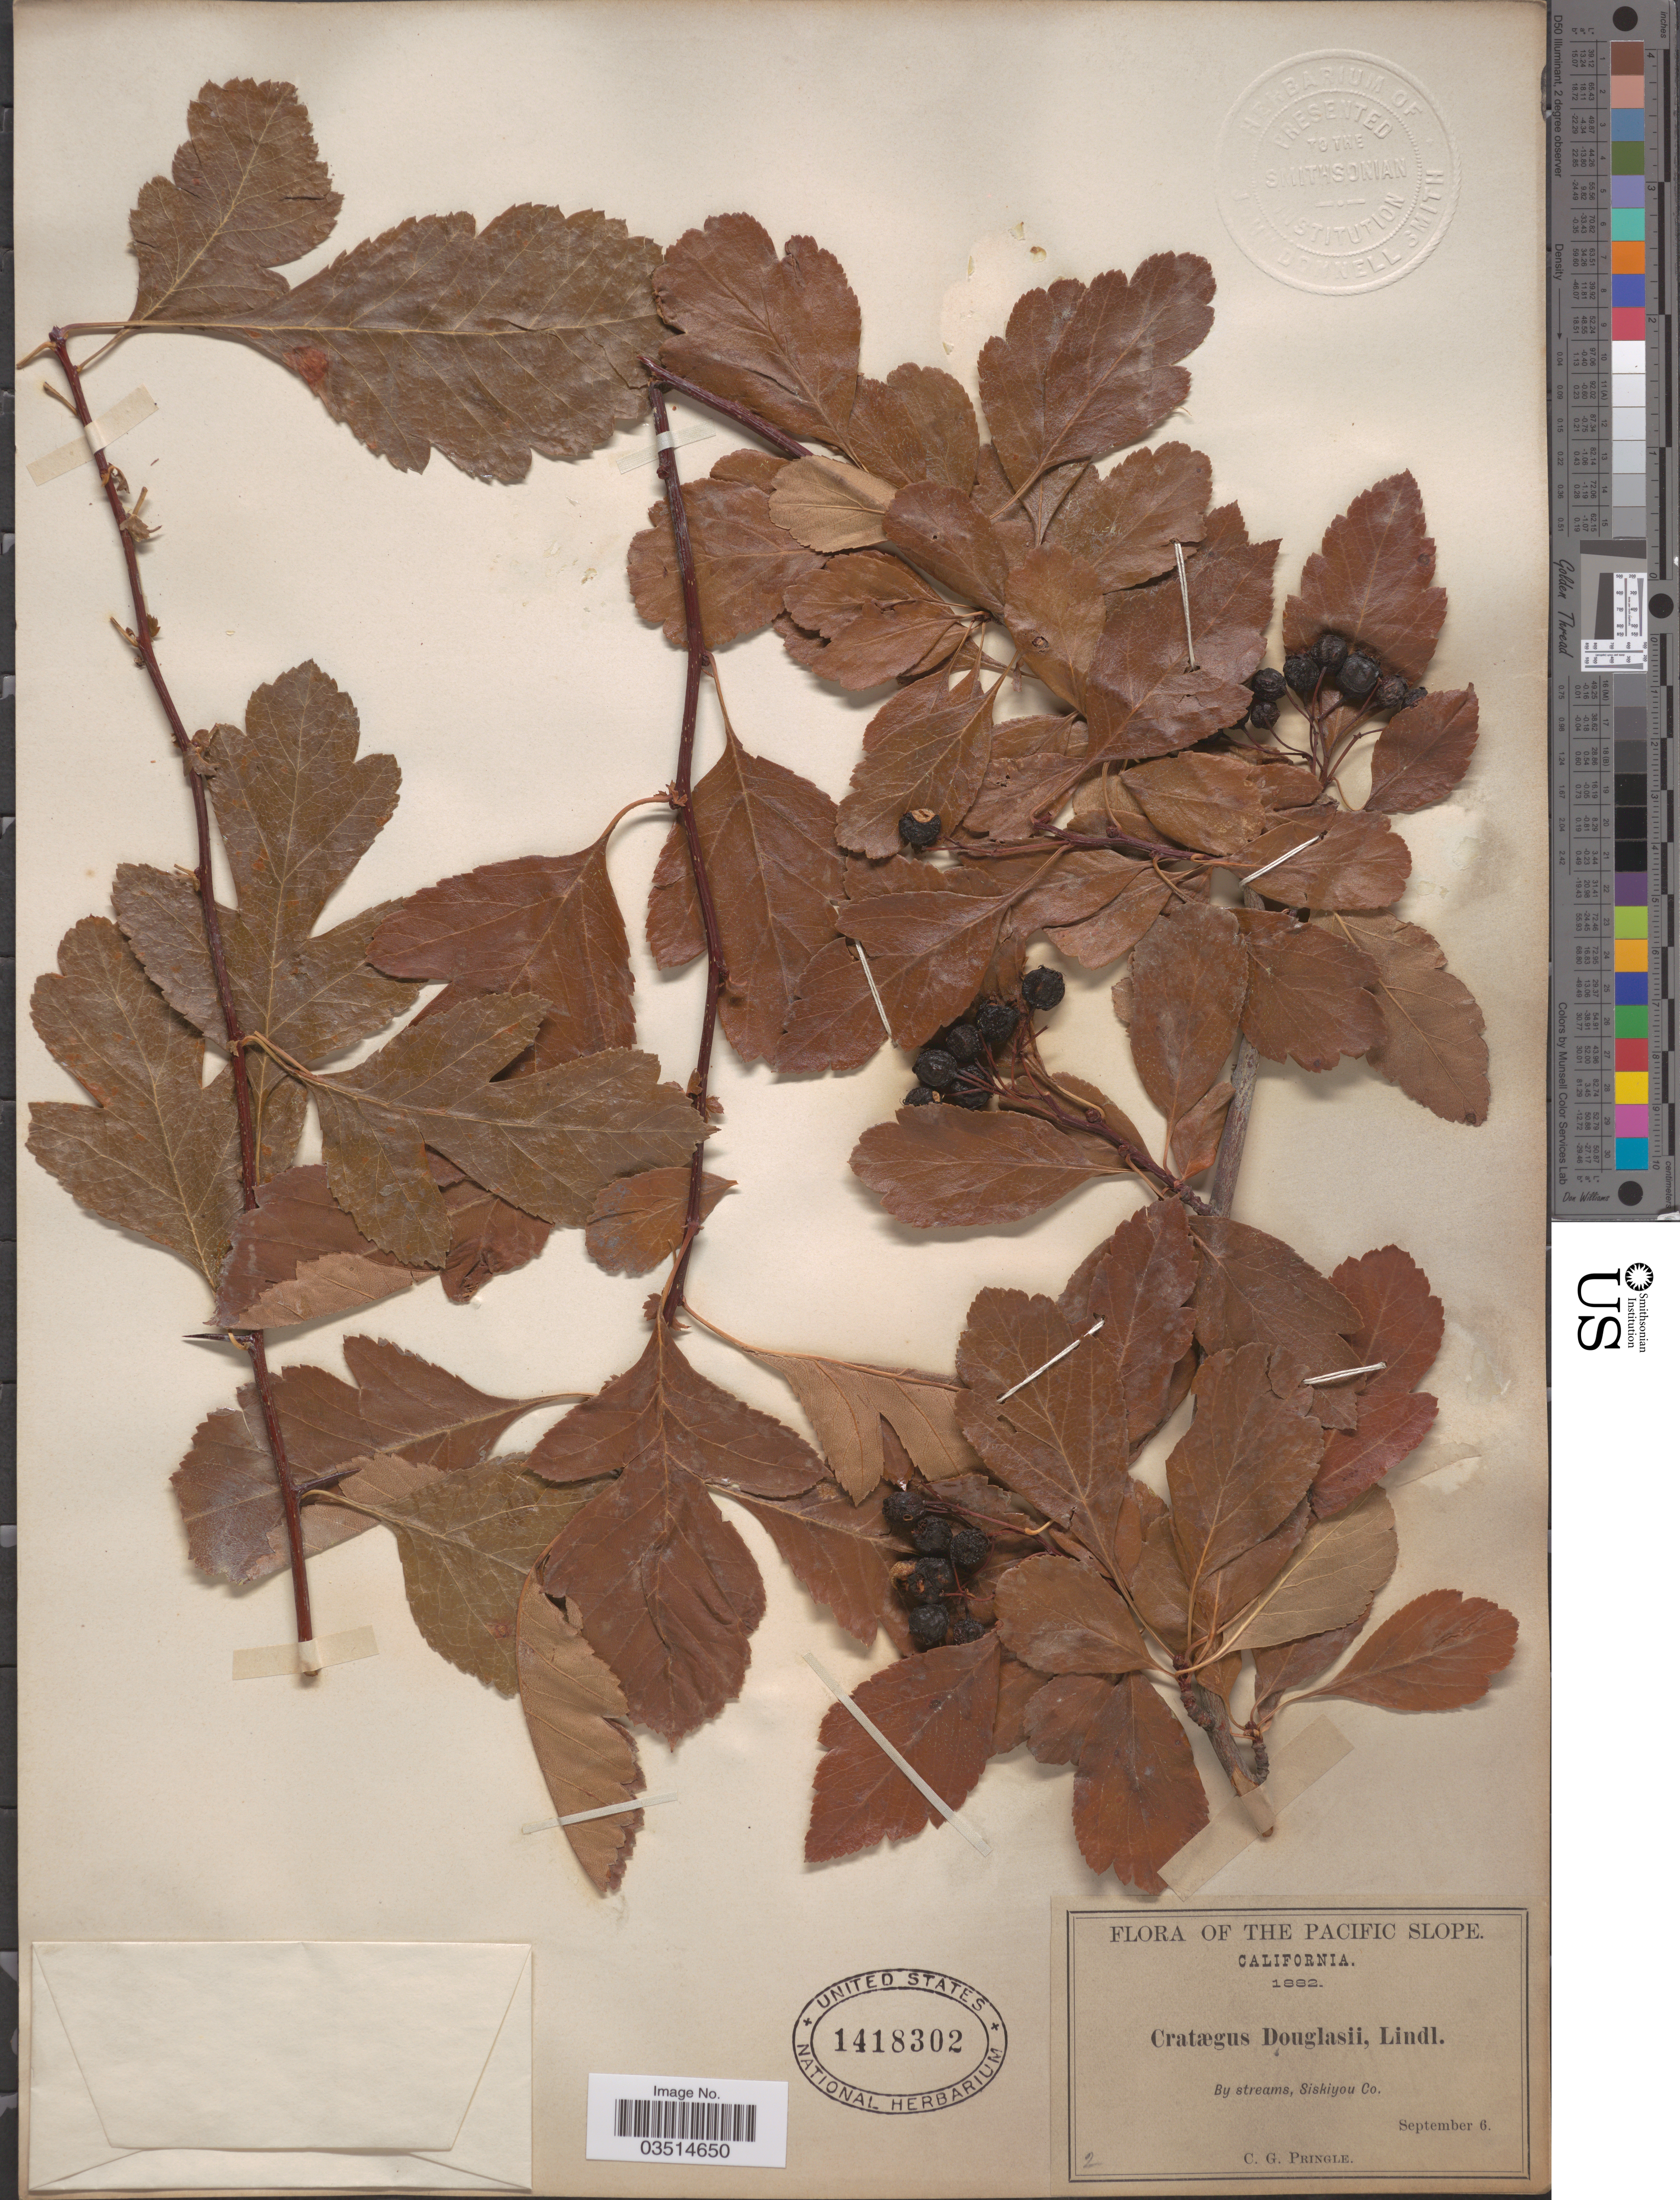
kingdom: Plantae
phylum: Tracheophyta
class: Magnoliopsida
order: Rosales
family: Rosaceae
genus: Crataegus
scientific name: Crataegus douglasii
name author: Lindl.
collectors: C. G. Pringle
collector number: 2?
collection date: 1882-09-06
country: United States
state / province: California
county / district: Siskiyou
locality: The Pacific Slope. Siskiyou Co.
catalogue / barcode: US 1418302